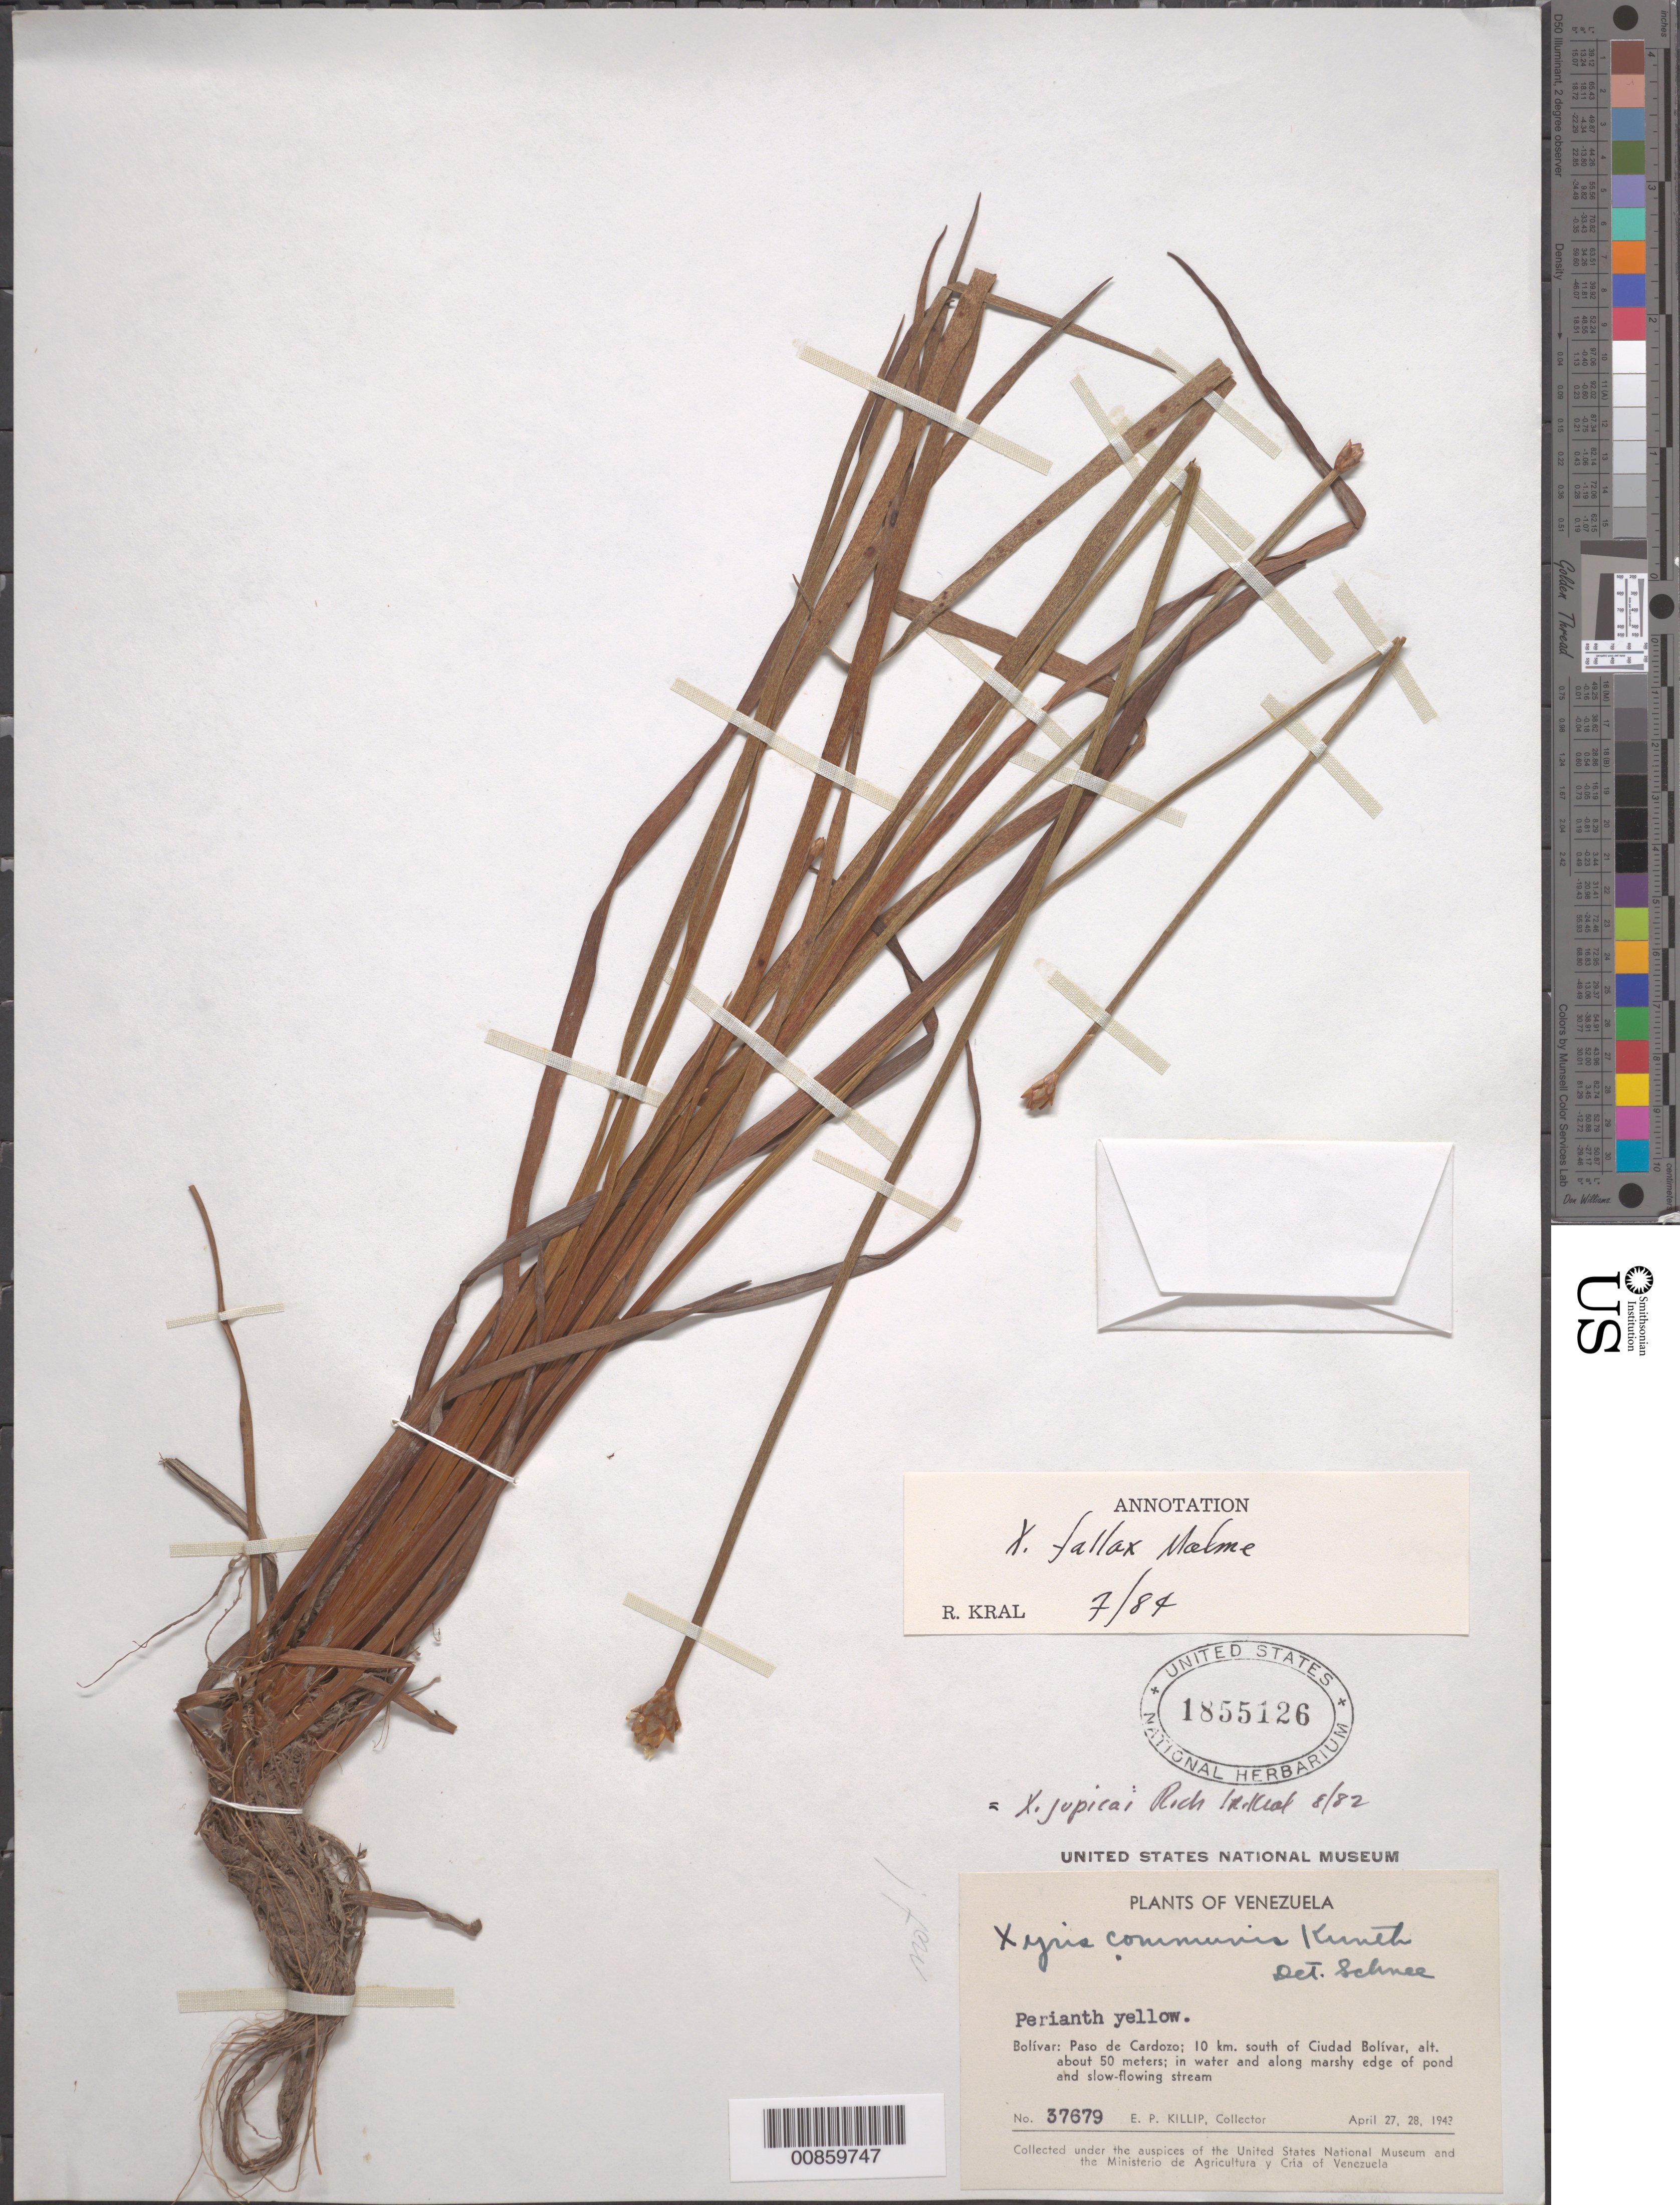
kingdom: Plantae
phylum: Tracheophyta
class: Liliopsida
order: Poales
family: Xyridaceae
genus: Xyris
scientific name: Xyris fallax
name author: Malme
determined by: Kral, Robert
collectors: E. P. Killip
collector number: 37679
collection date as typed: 27-Apr-43 to 28-Apr-43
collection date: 1943-04-27/1943-04-28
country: Venezuela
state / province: Bolívar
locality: Paso de Cardozo; 10 km south of Ciudad Bolívar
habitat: In water and along marshy edge of pond and slow-flowing stream.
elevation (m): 50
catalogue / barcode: US 1855126